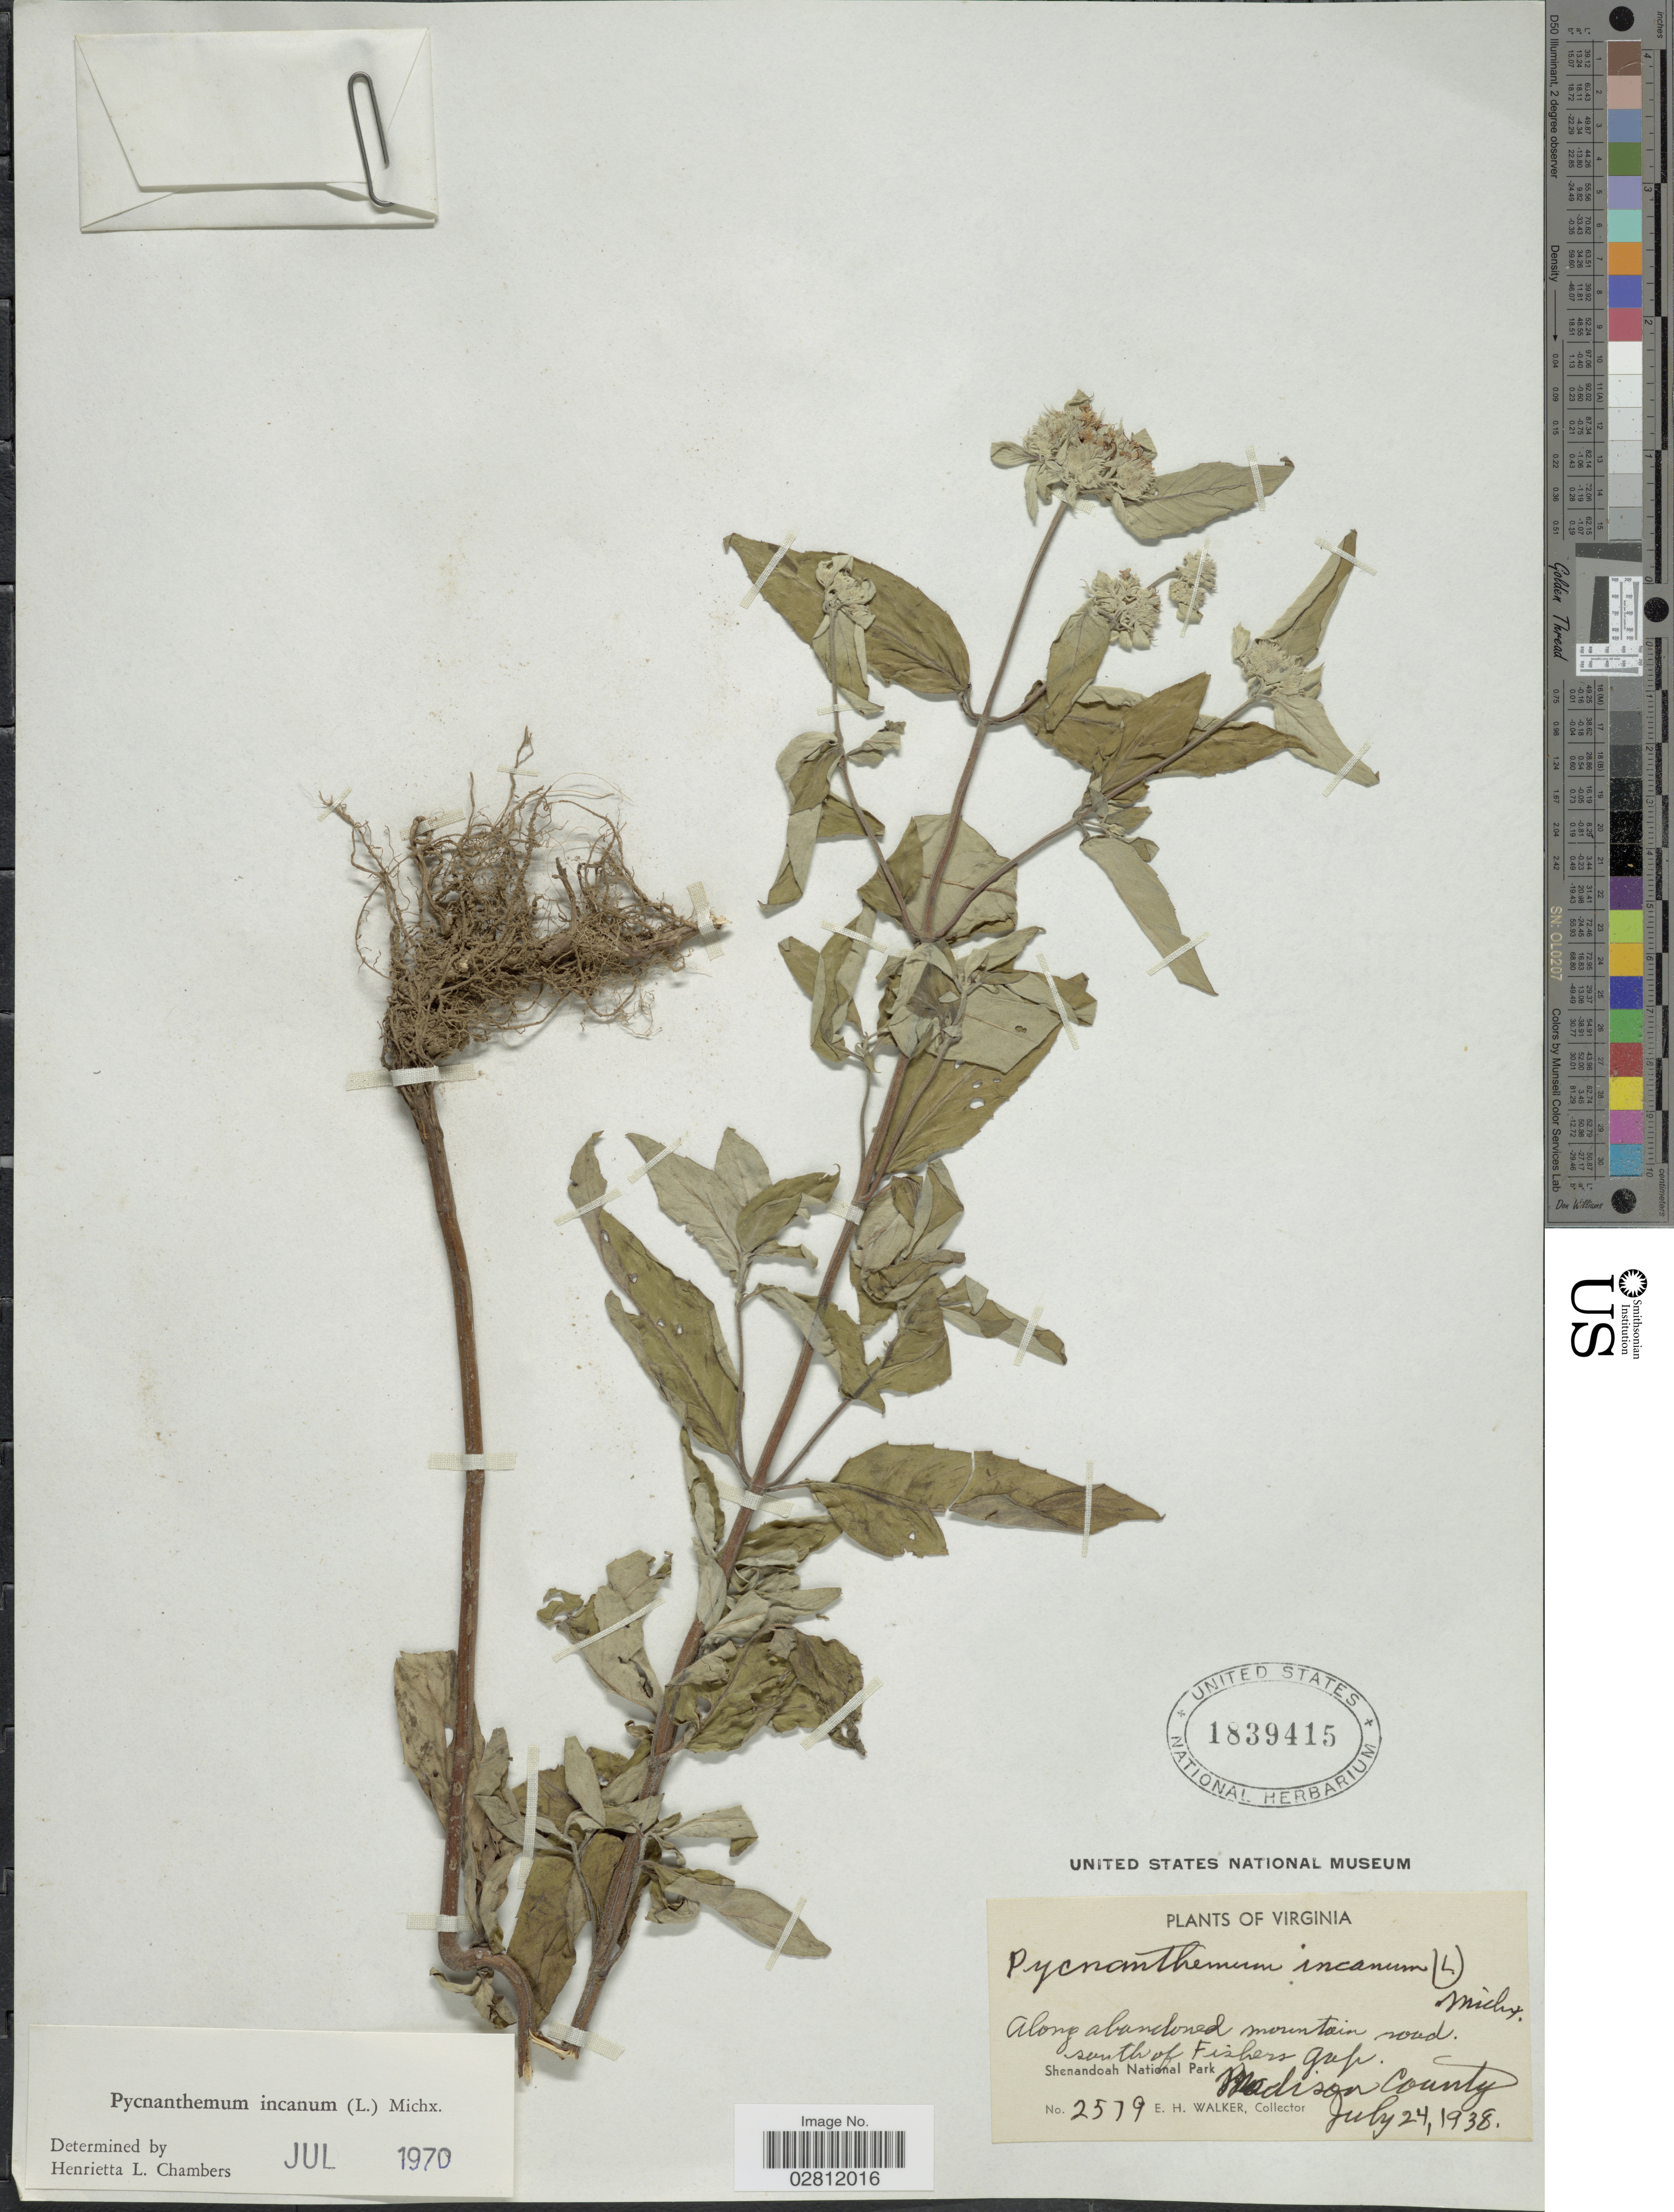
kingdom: Plantae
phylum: Tracheophyta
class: Magnoliopsida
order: Lamiales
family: Lamiaceae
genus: Pycnanthemum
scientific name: Pycnanthemum incanum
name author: (L.) Michx.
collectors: E. H. Walker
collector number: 2579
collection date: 1938-07-24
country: United States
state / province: Virginia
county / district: Madison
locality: Along abandoned mountain road, south of Fishers gap, Shenandoah National Park, Madison County.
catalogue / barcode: US 1839415